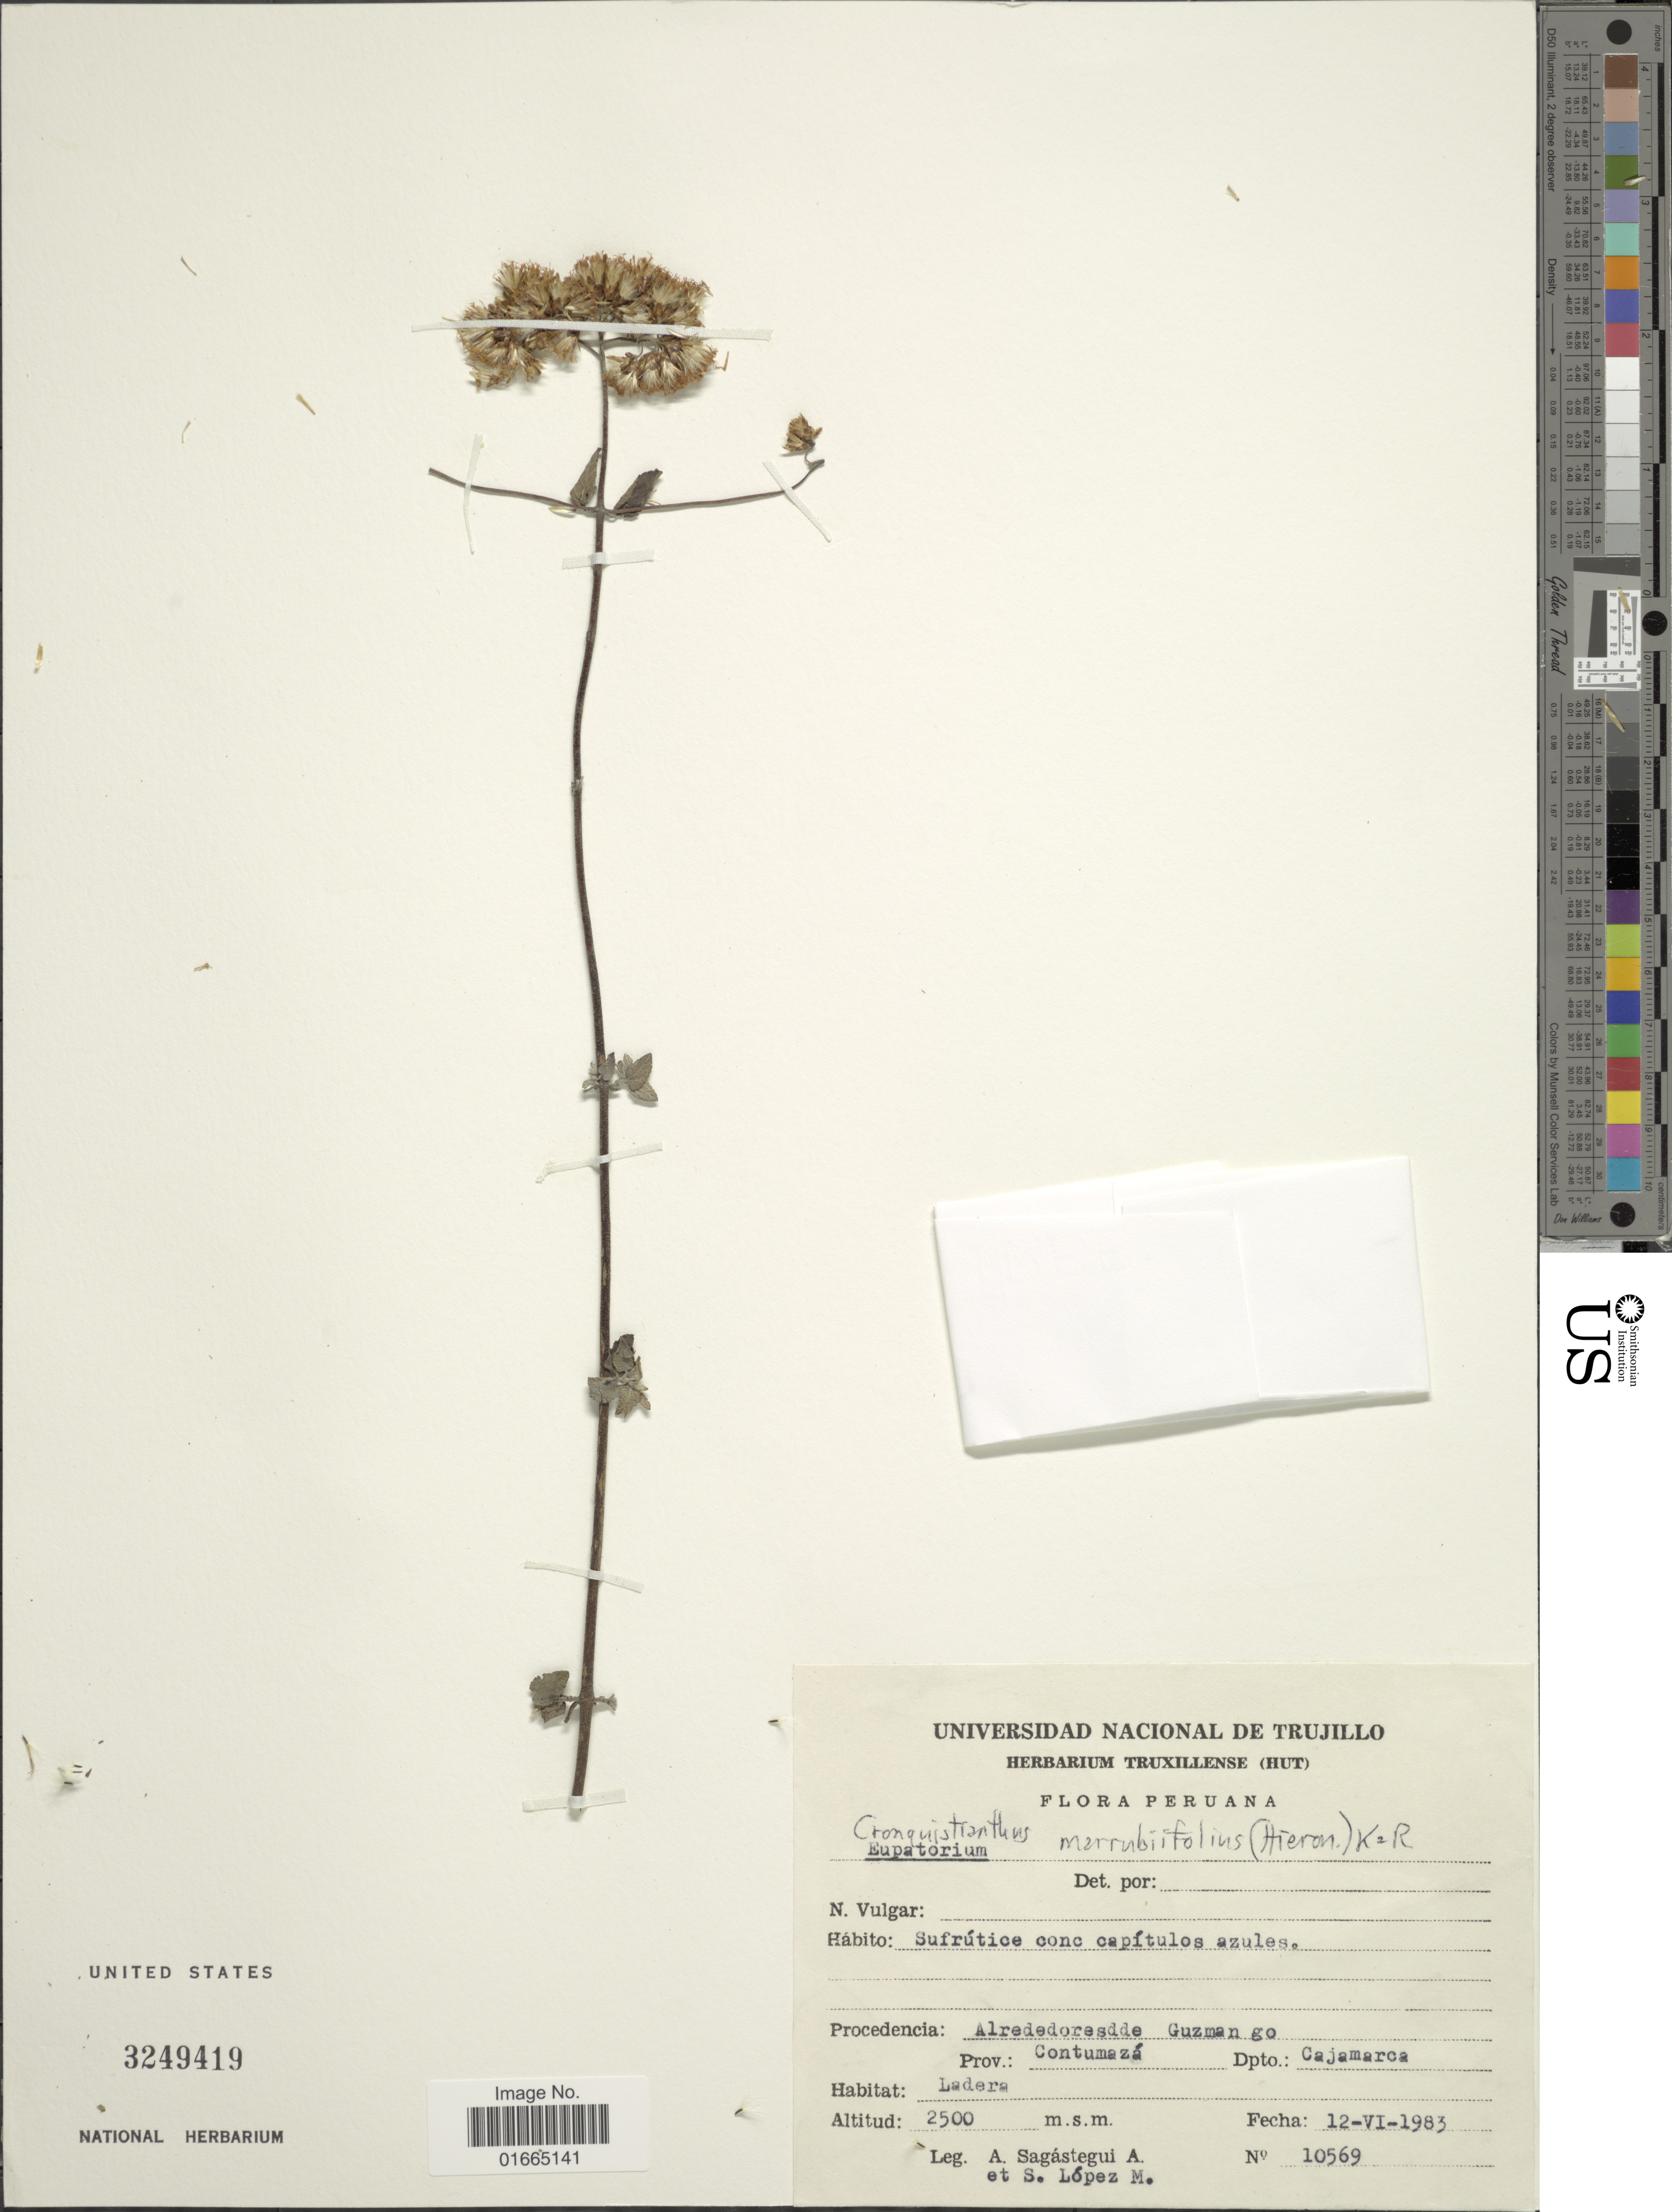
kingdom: Plantae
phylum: Tracheophyta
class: Magnoliopsida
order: Asterales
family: Asteraceae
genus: Cronquistianthus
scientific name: Cronquistianthus marrubiifolius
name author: (Hieron.) R.M. King & H. Rob.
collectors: A. Sagástegui A. & S. Lopez M.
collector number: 10569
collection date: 1983-06-12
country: Peru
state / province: Cajamarca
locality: Alrededores Guzman go. Prov.: Contumazá. Dpto.: Cajamarca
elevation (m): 2500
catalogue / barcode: US 3249419